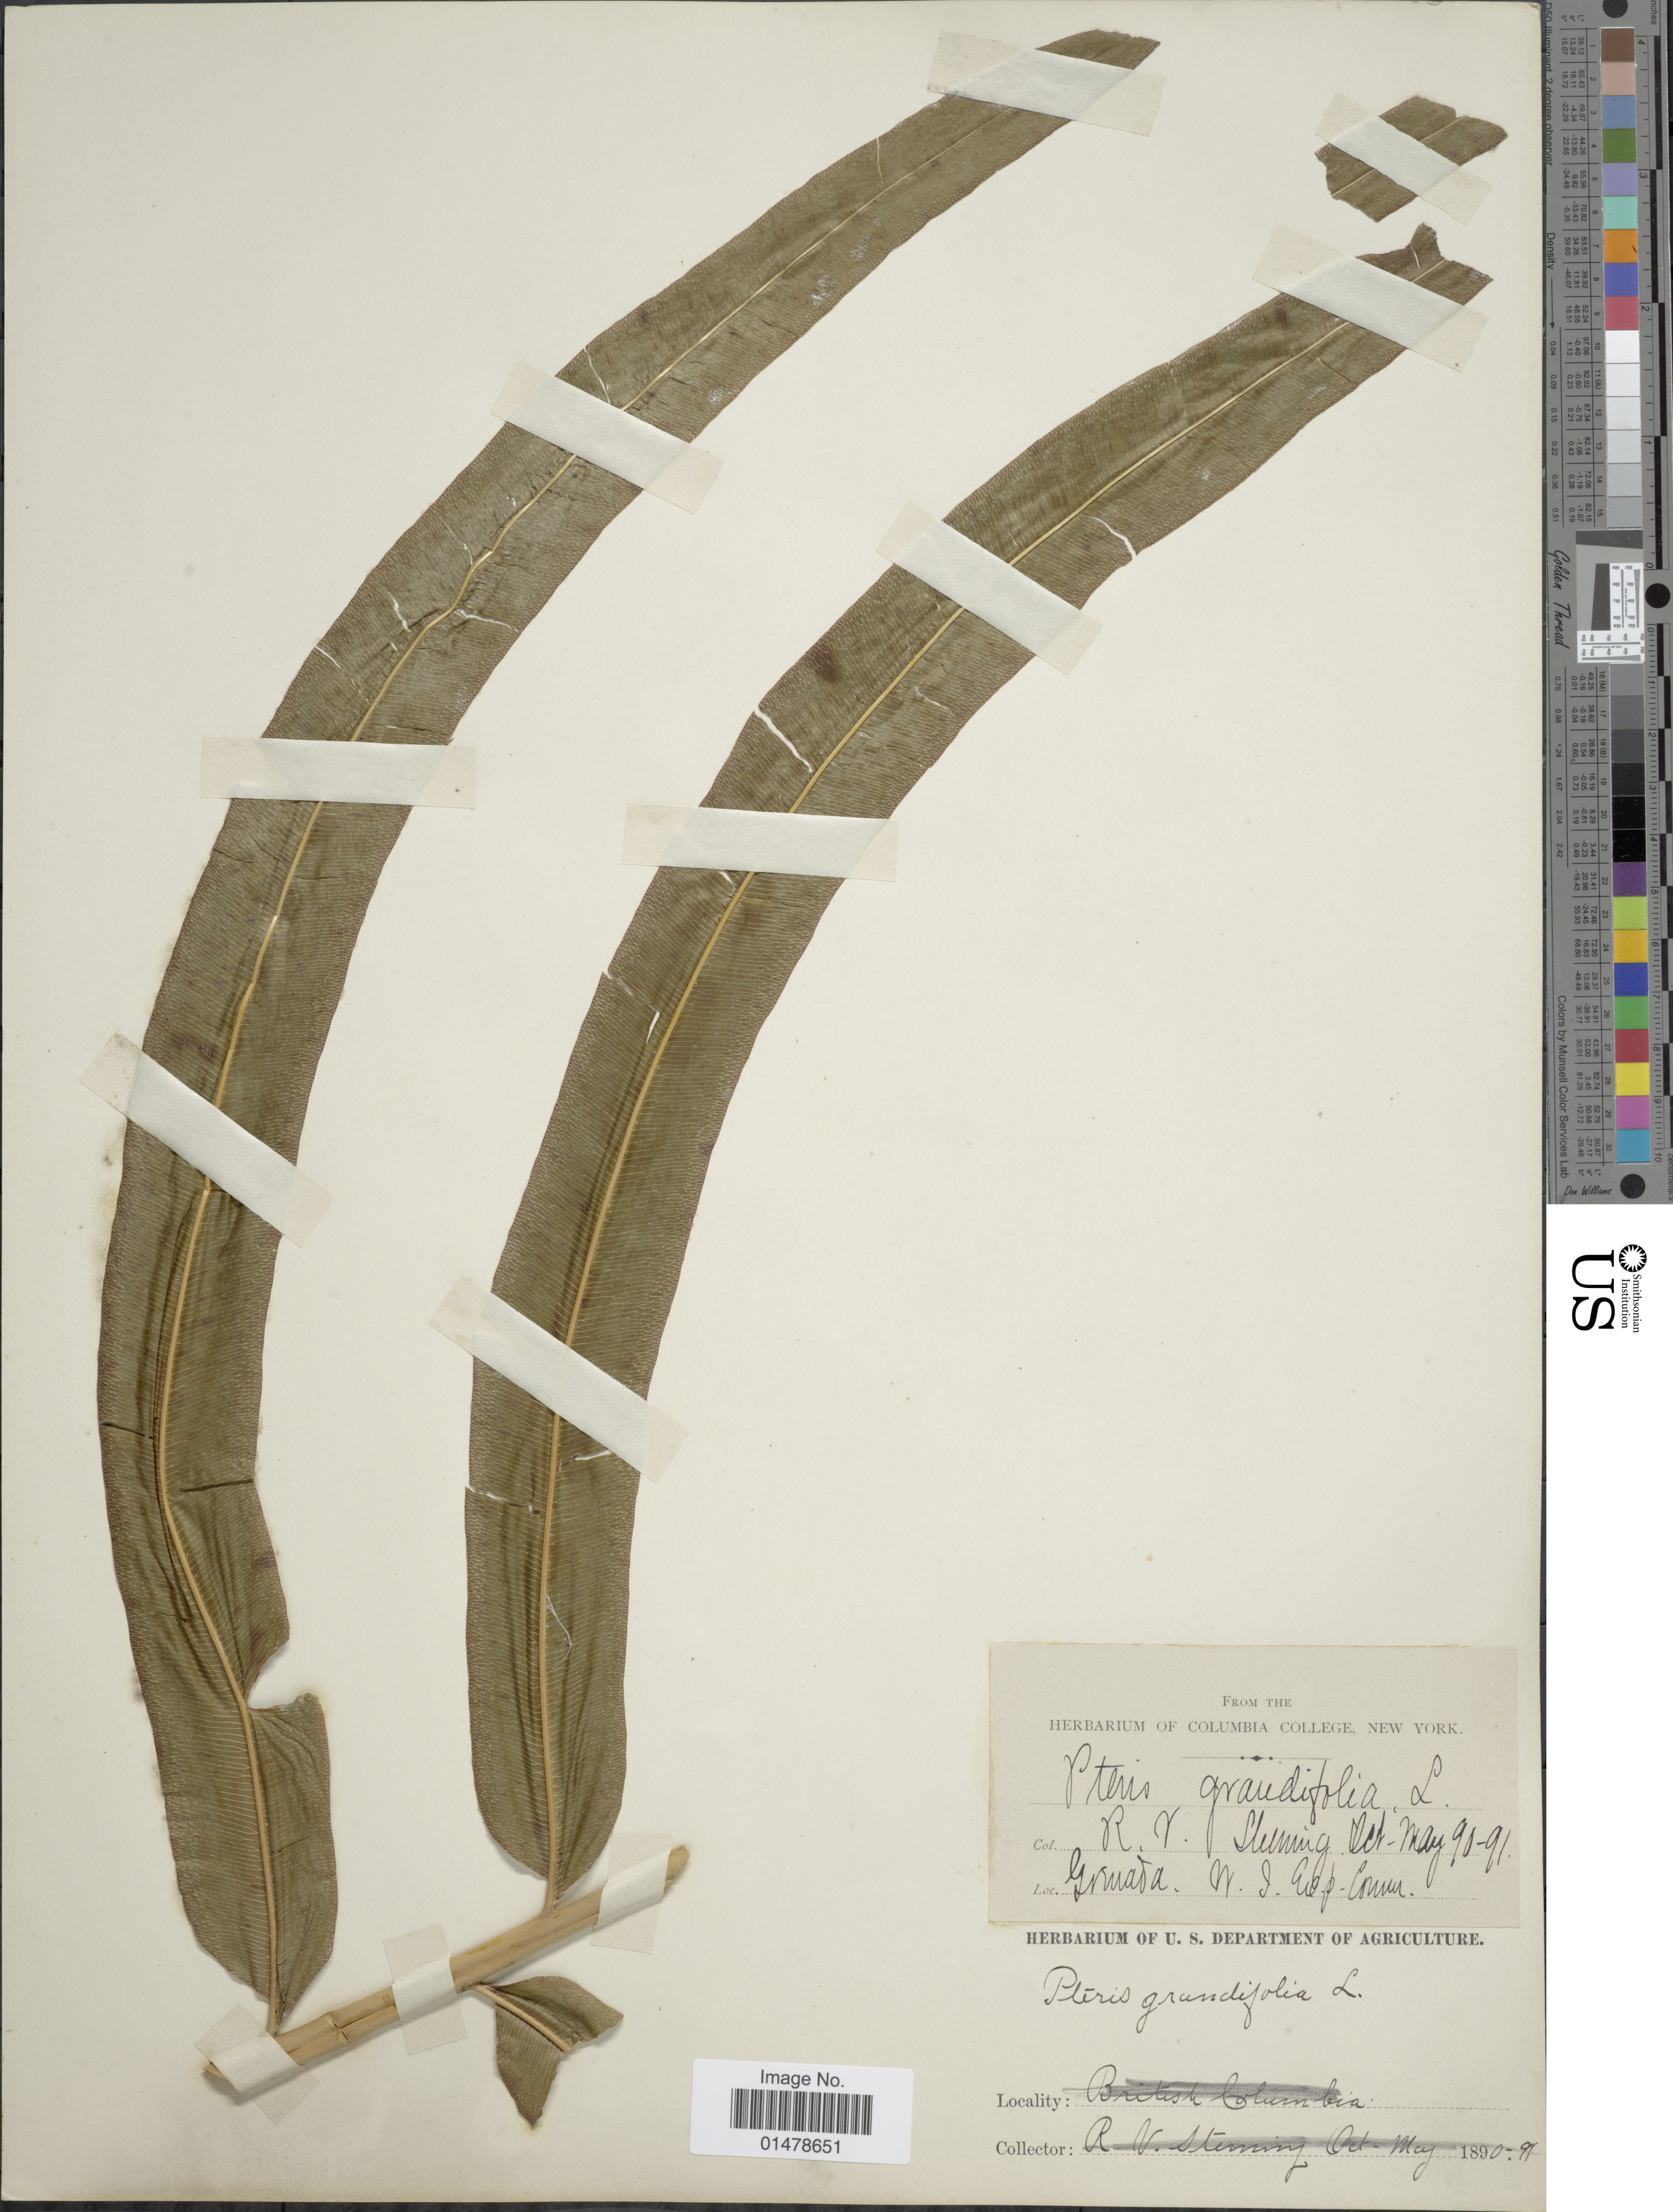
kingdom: Plantae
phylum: Tracheophyta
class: Polypodiopsida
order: Polypodiales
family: Pteridaceae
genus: Pteris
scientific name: Pteris grandifolia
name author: L.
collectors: R. Sherring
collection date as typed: Transcribed d/m/y: /10/90 to /5/91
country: Grenada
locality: Grenada W.I. Exp. Comm.